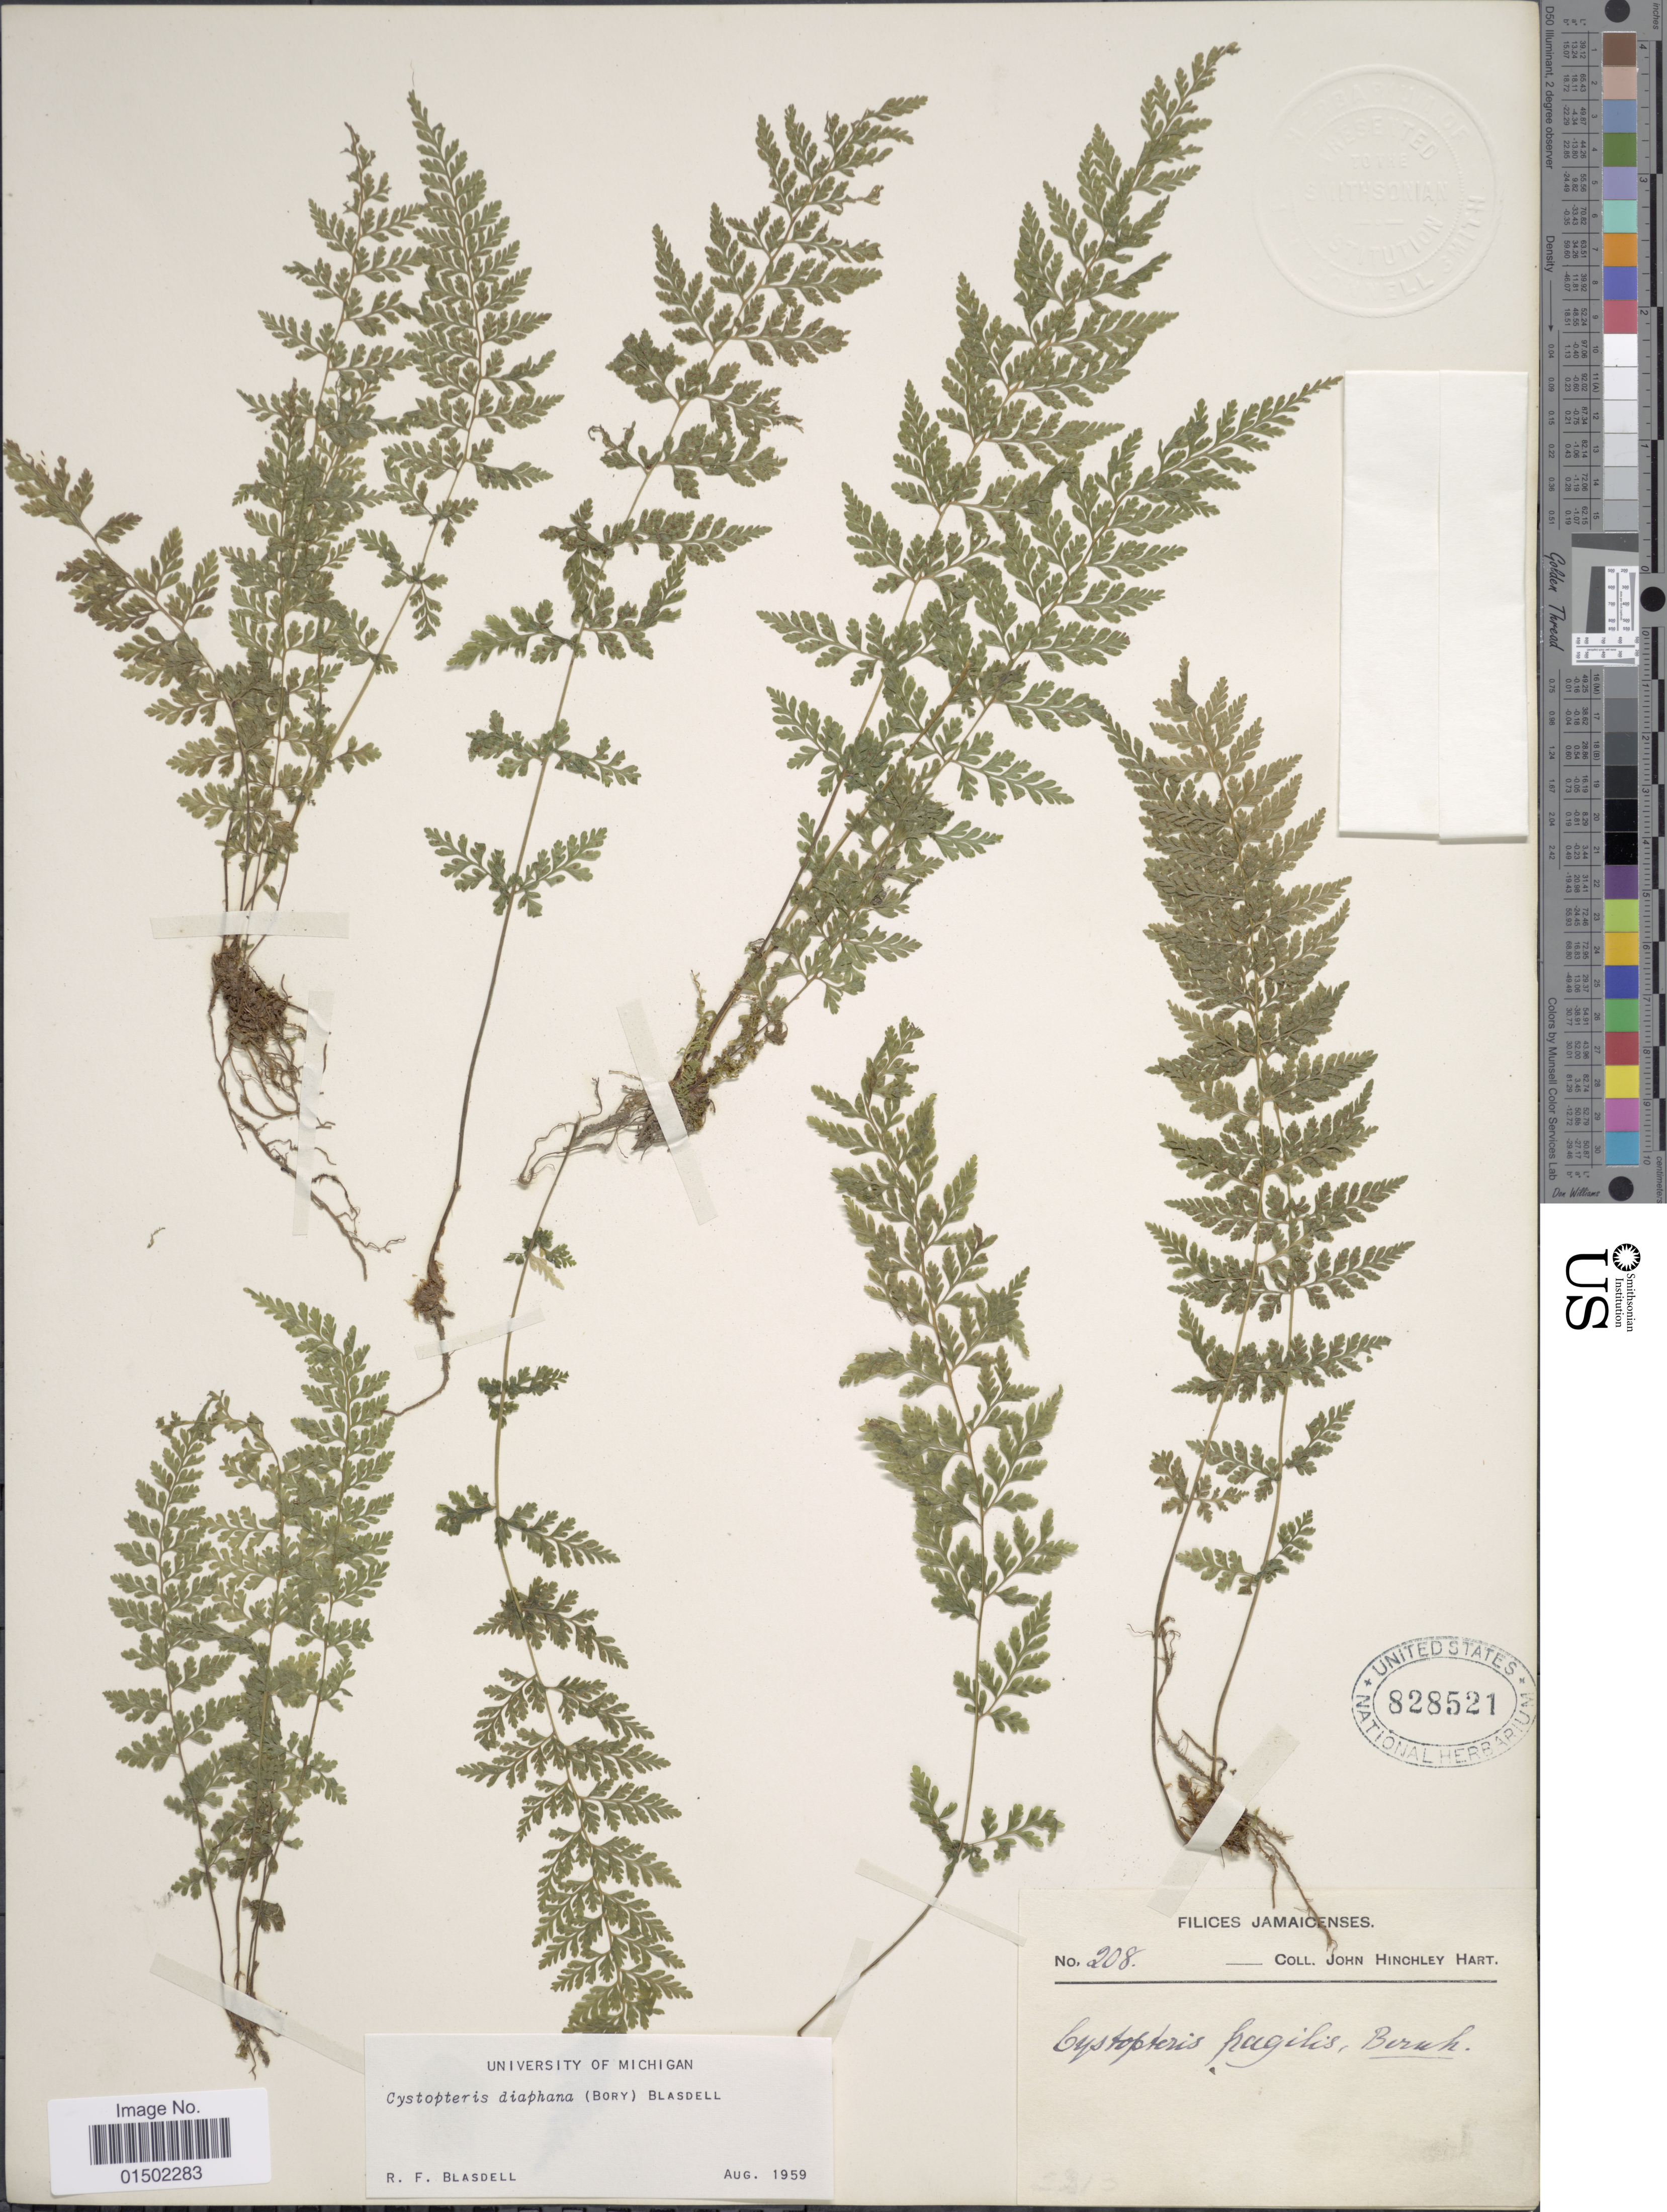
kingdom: Plantae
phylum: Tracheophyta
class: Polypodiopsida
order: Polypodiales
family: Cystopteridaceae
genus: Cystopteris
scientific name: Cystopteris diaphana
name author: (Bory) Blasdell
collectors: J. H. Hart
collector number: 208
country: Jamaica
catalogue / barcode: US 828521